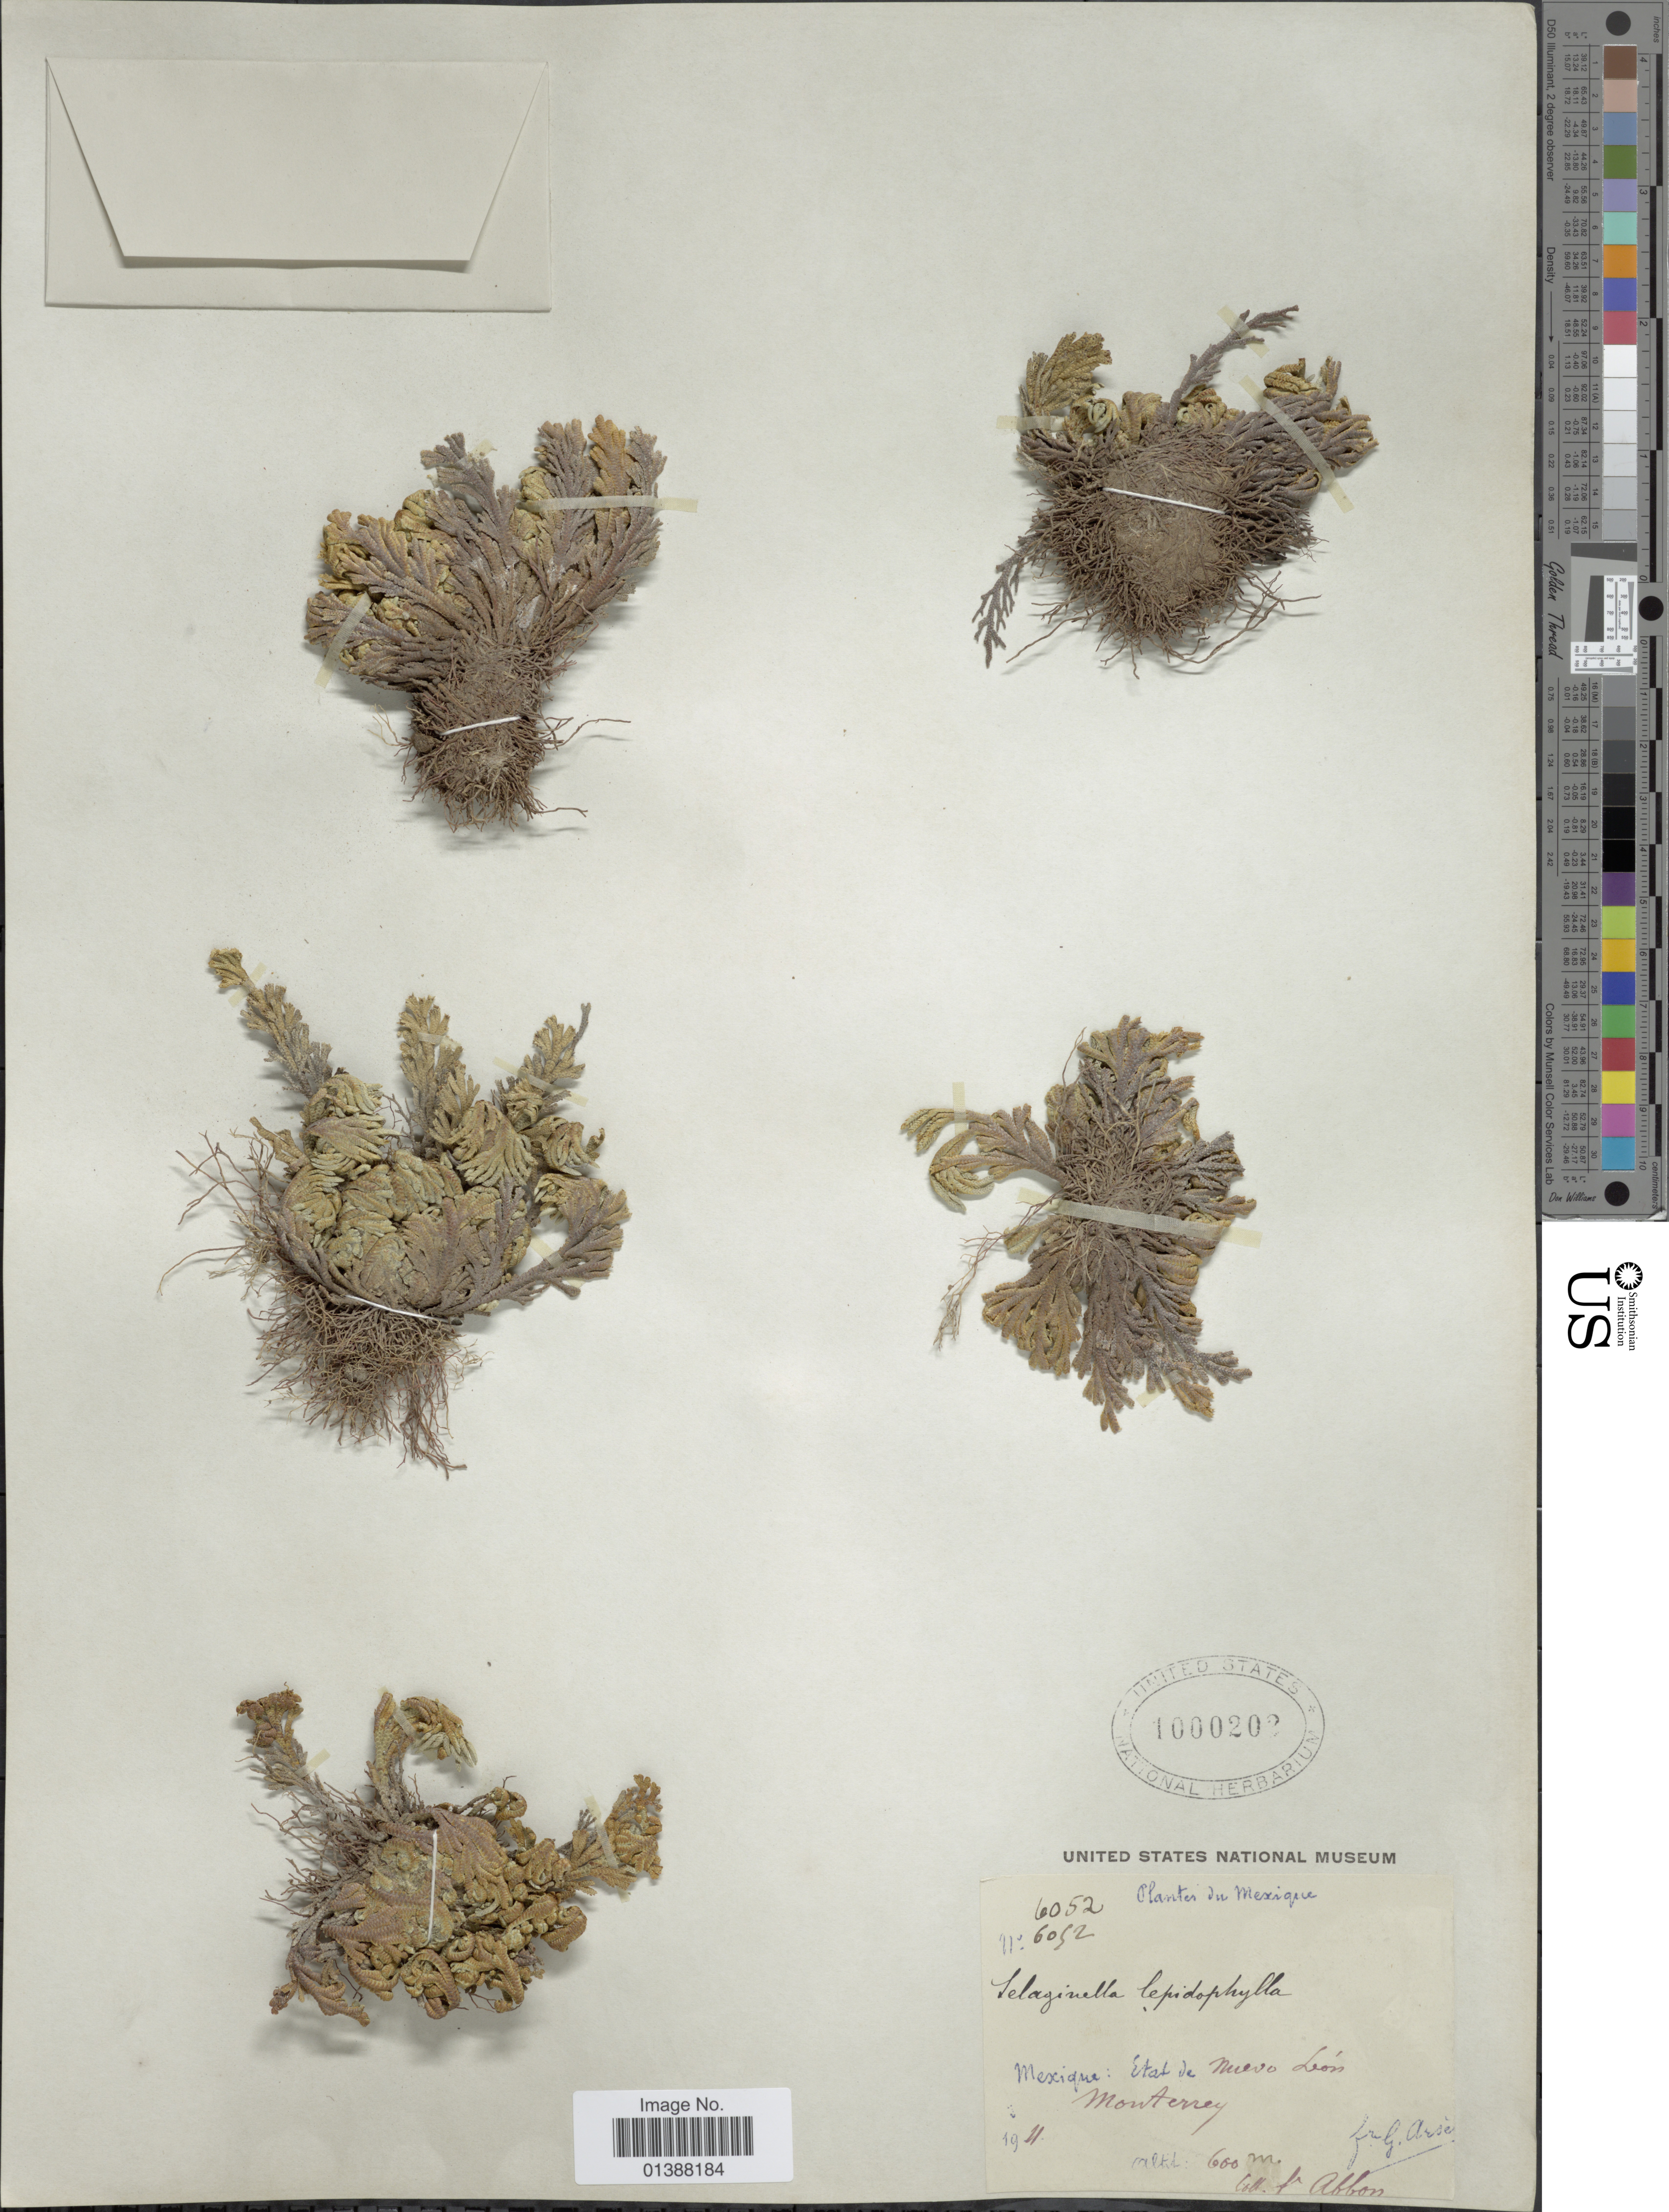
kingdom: Plantae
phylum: Tracheophyta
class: Lycopodiopsida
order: Selaginellales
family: Selaginellaceae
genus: Selaginella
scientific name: Selaginella lepidophylla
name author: (Hook. & Grev.) Spring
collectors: Bro. Abbon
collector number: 6052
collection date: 1911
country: Mexico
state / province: Nuevo León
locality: Etat de Nuevo Leon Monterrey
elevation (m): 600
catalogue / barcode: US 1000202